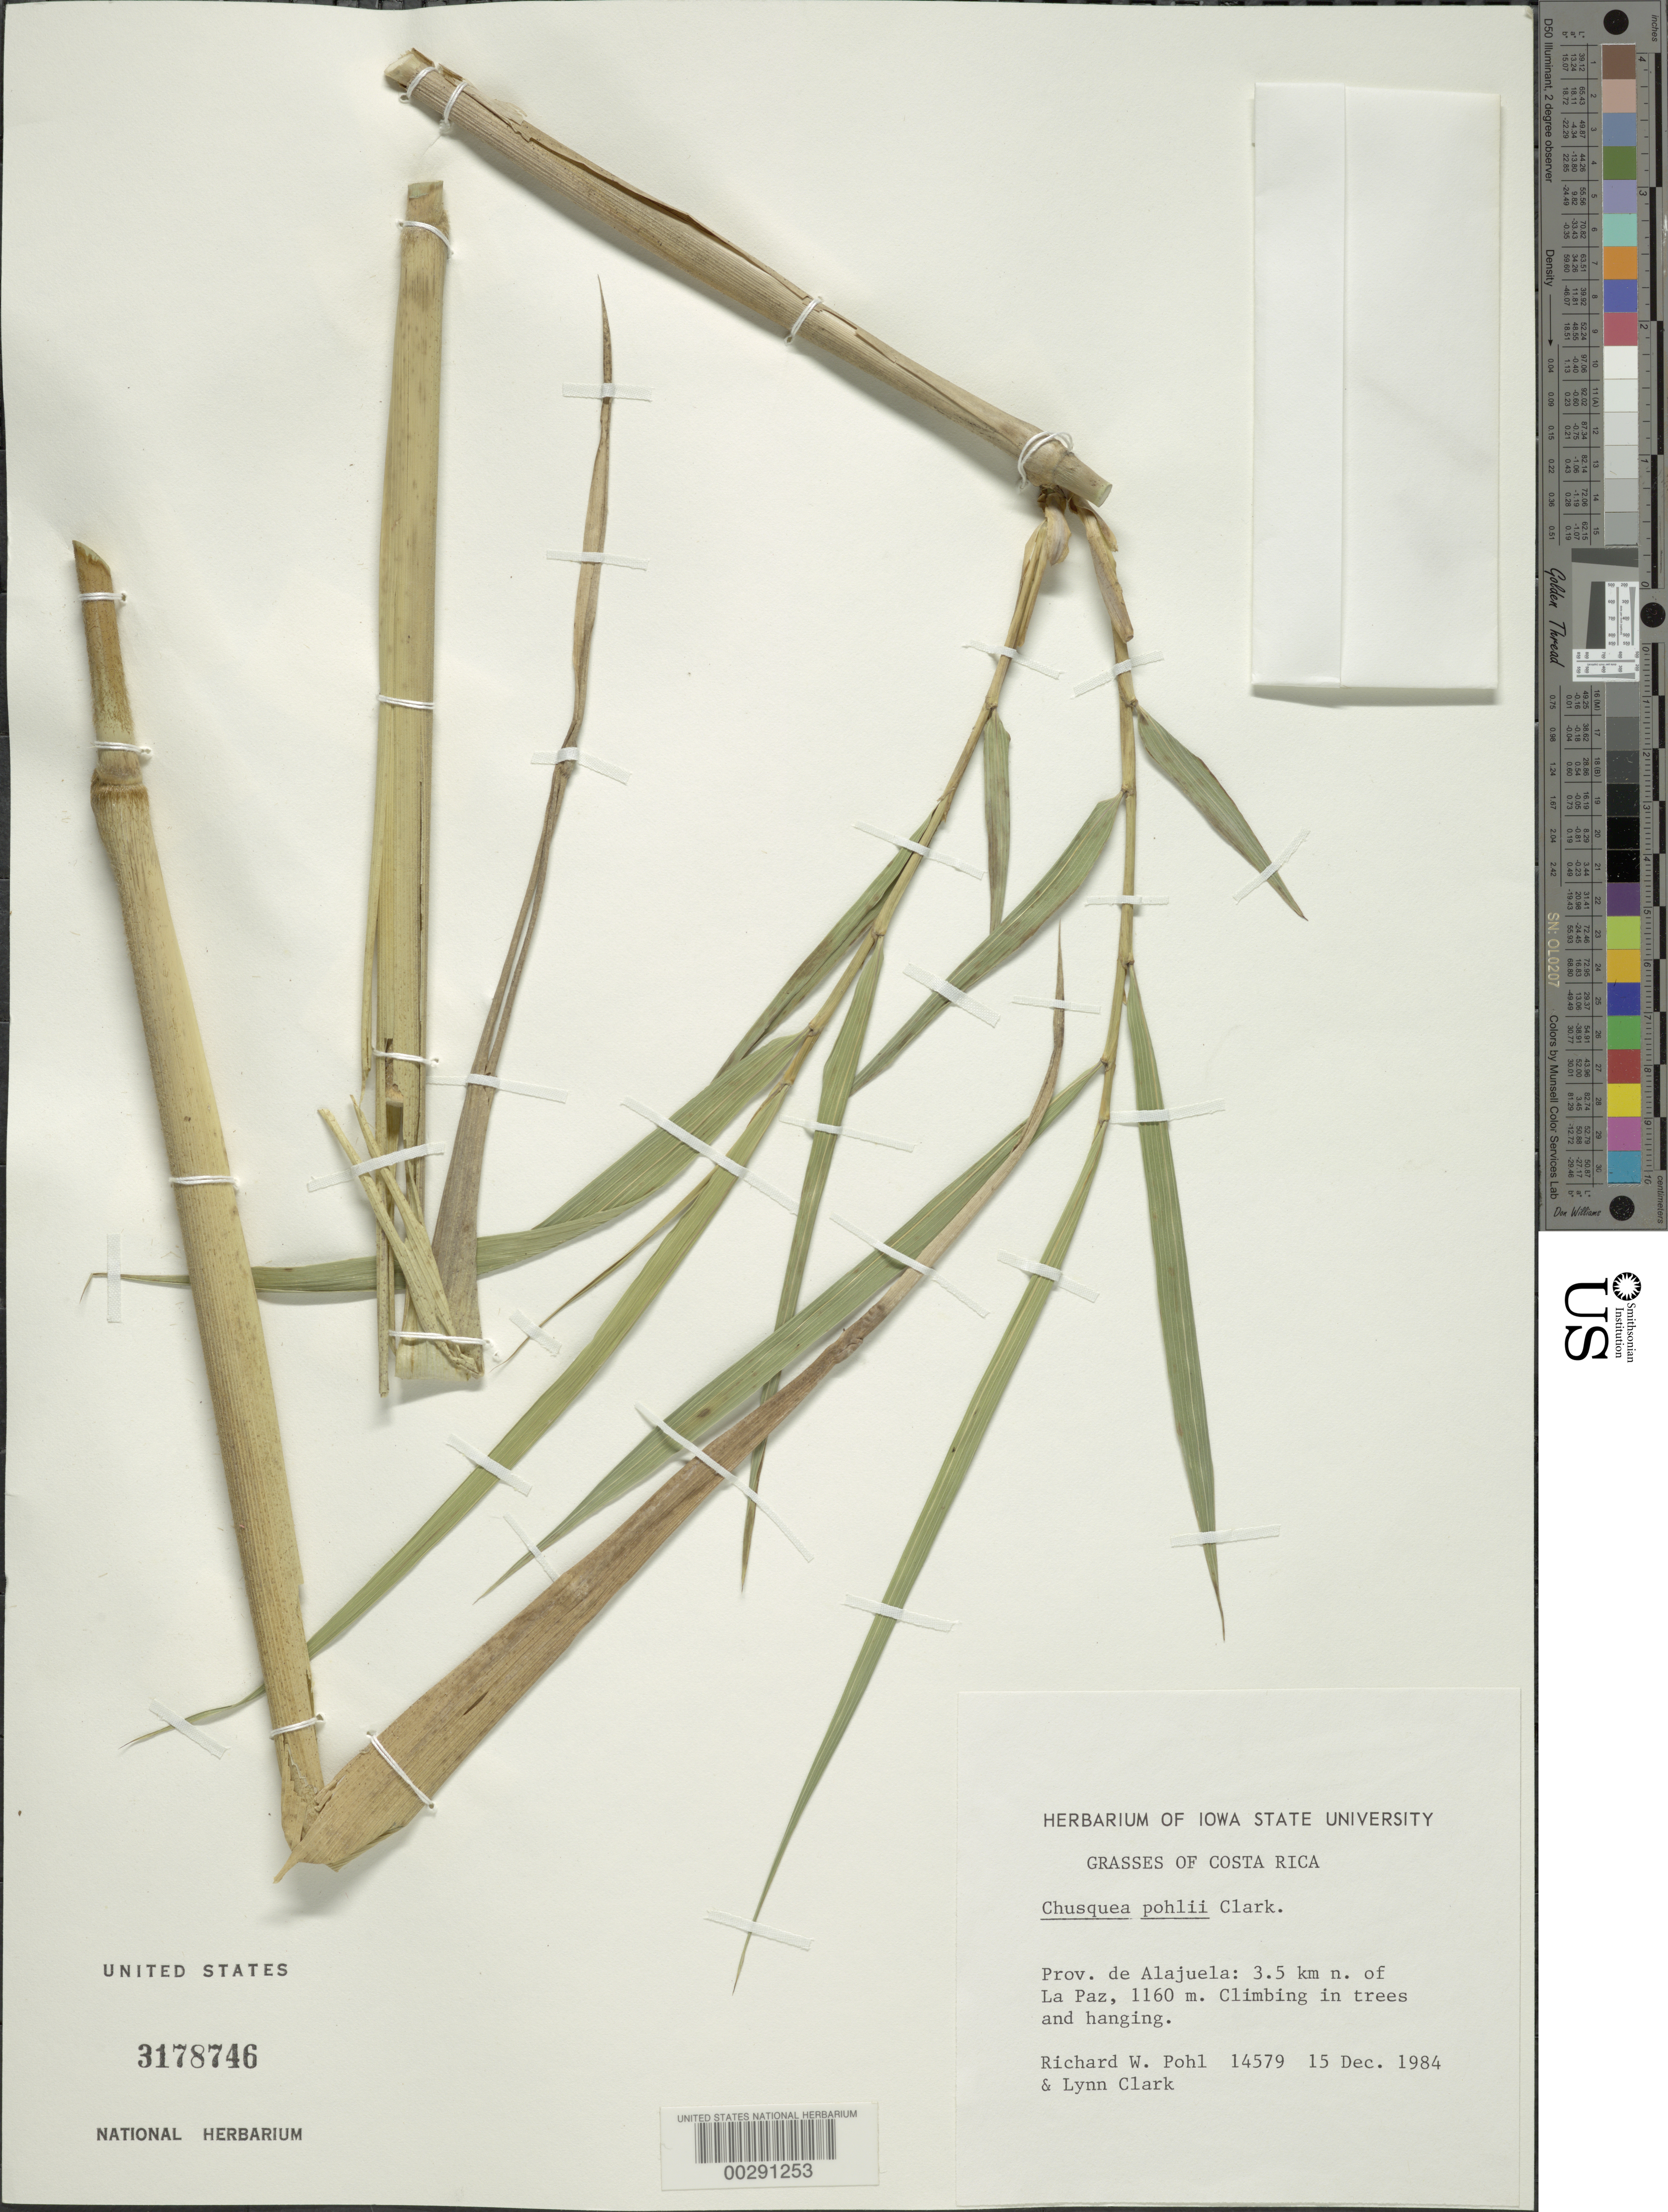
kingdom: Plantae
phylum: Tracheophyta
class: Liliopsida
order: Poales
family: Poaceae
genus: Chusquea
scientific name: Chusquea pohlii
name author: L.G. Clark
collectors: R. W. Pohl & L. G. Clark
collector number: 14579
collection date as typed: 15 Dec 1984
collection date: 1984-12-15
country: Costa Rica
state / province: Alajuela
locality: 3.5 km N of La Paz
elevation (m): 1160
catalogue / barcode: US 3178746